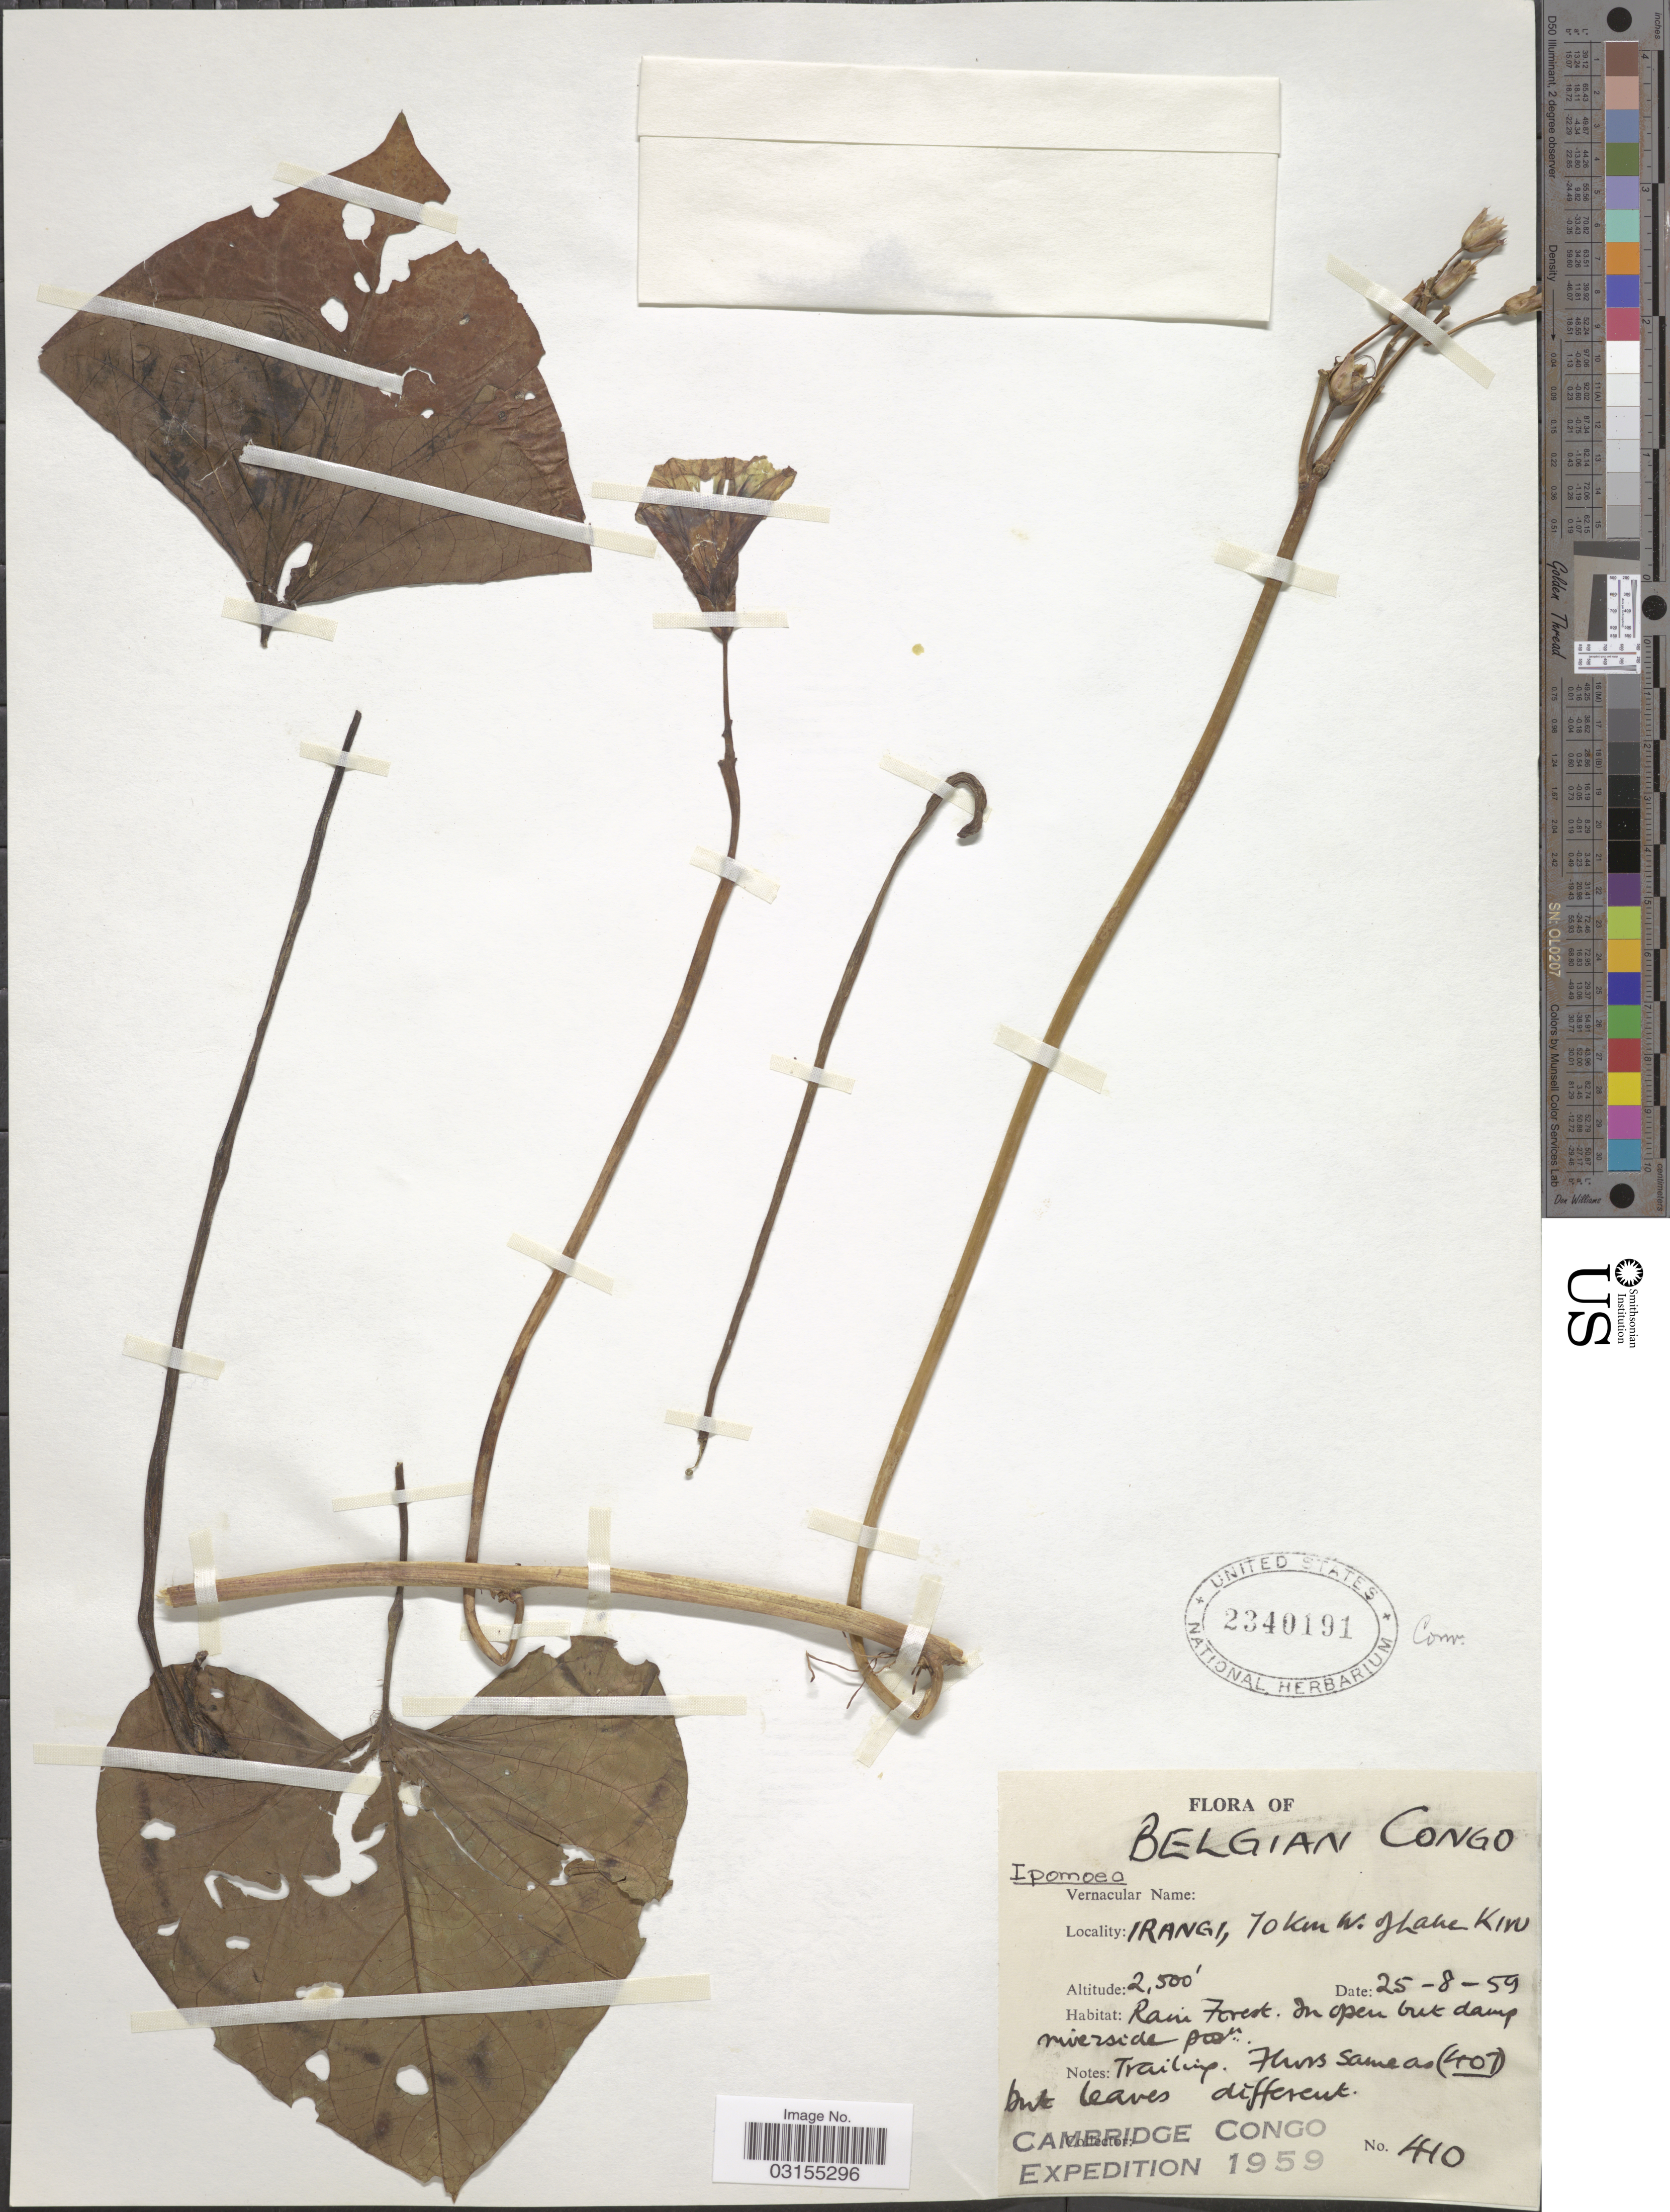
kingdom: Plantae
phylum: Tracheophyta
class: Magnoliopsida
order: Solanales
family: Convolvulaceae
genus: Ipomoea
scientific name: Ipomoea sp.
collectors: Cambridge Congo Expedition 1959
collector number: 410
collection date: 1959-08-25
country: Congo, Democratic Republic of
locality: Belgian Congo. Irangi, 10 km W. of Lake Kivu.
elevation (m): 762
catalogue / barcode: US 2340191